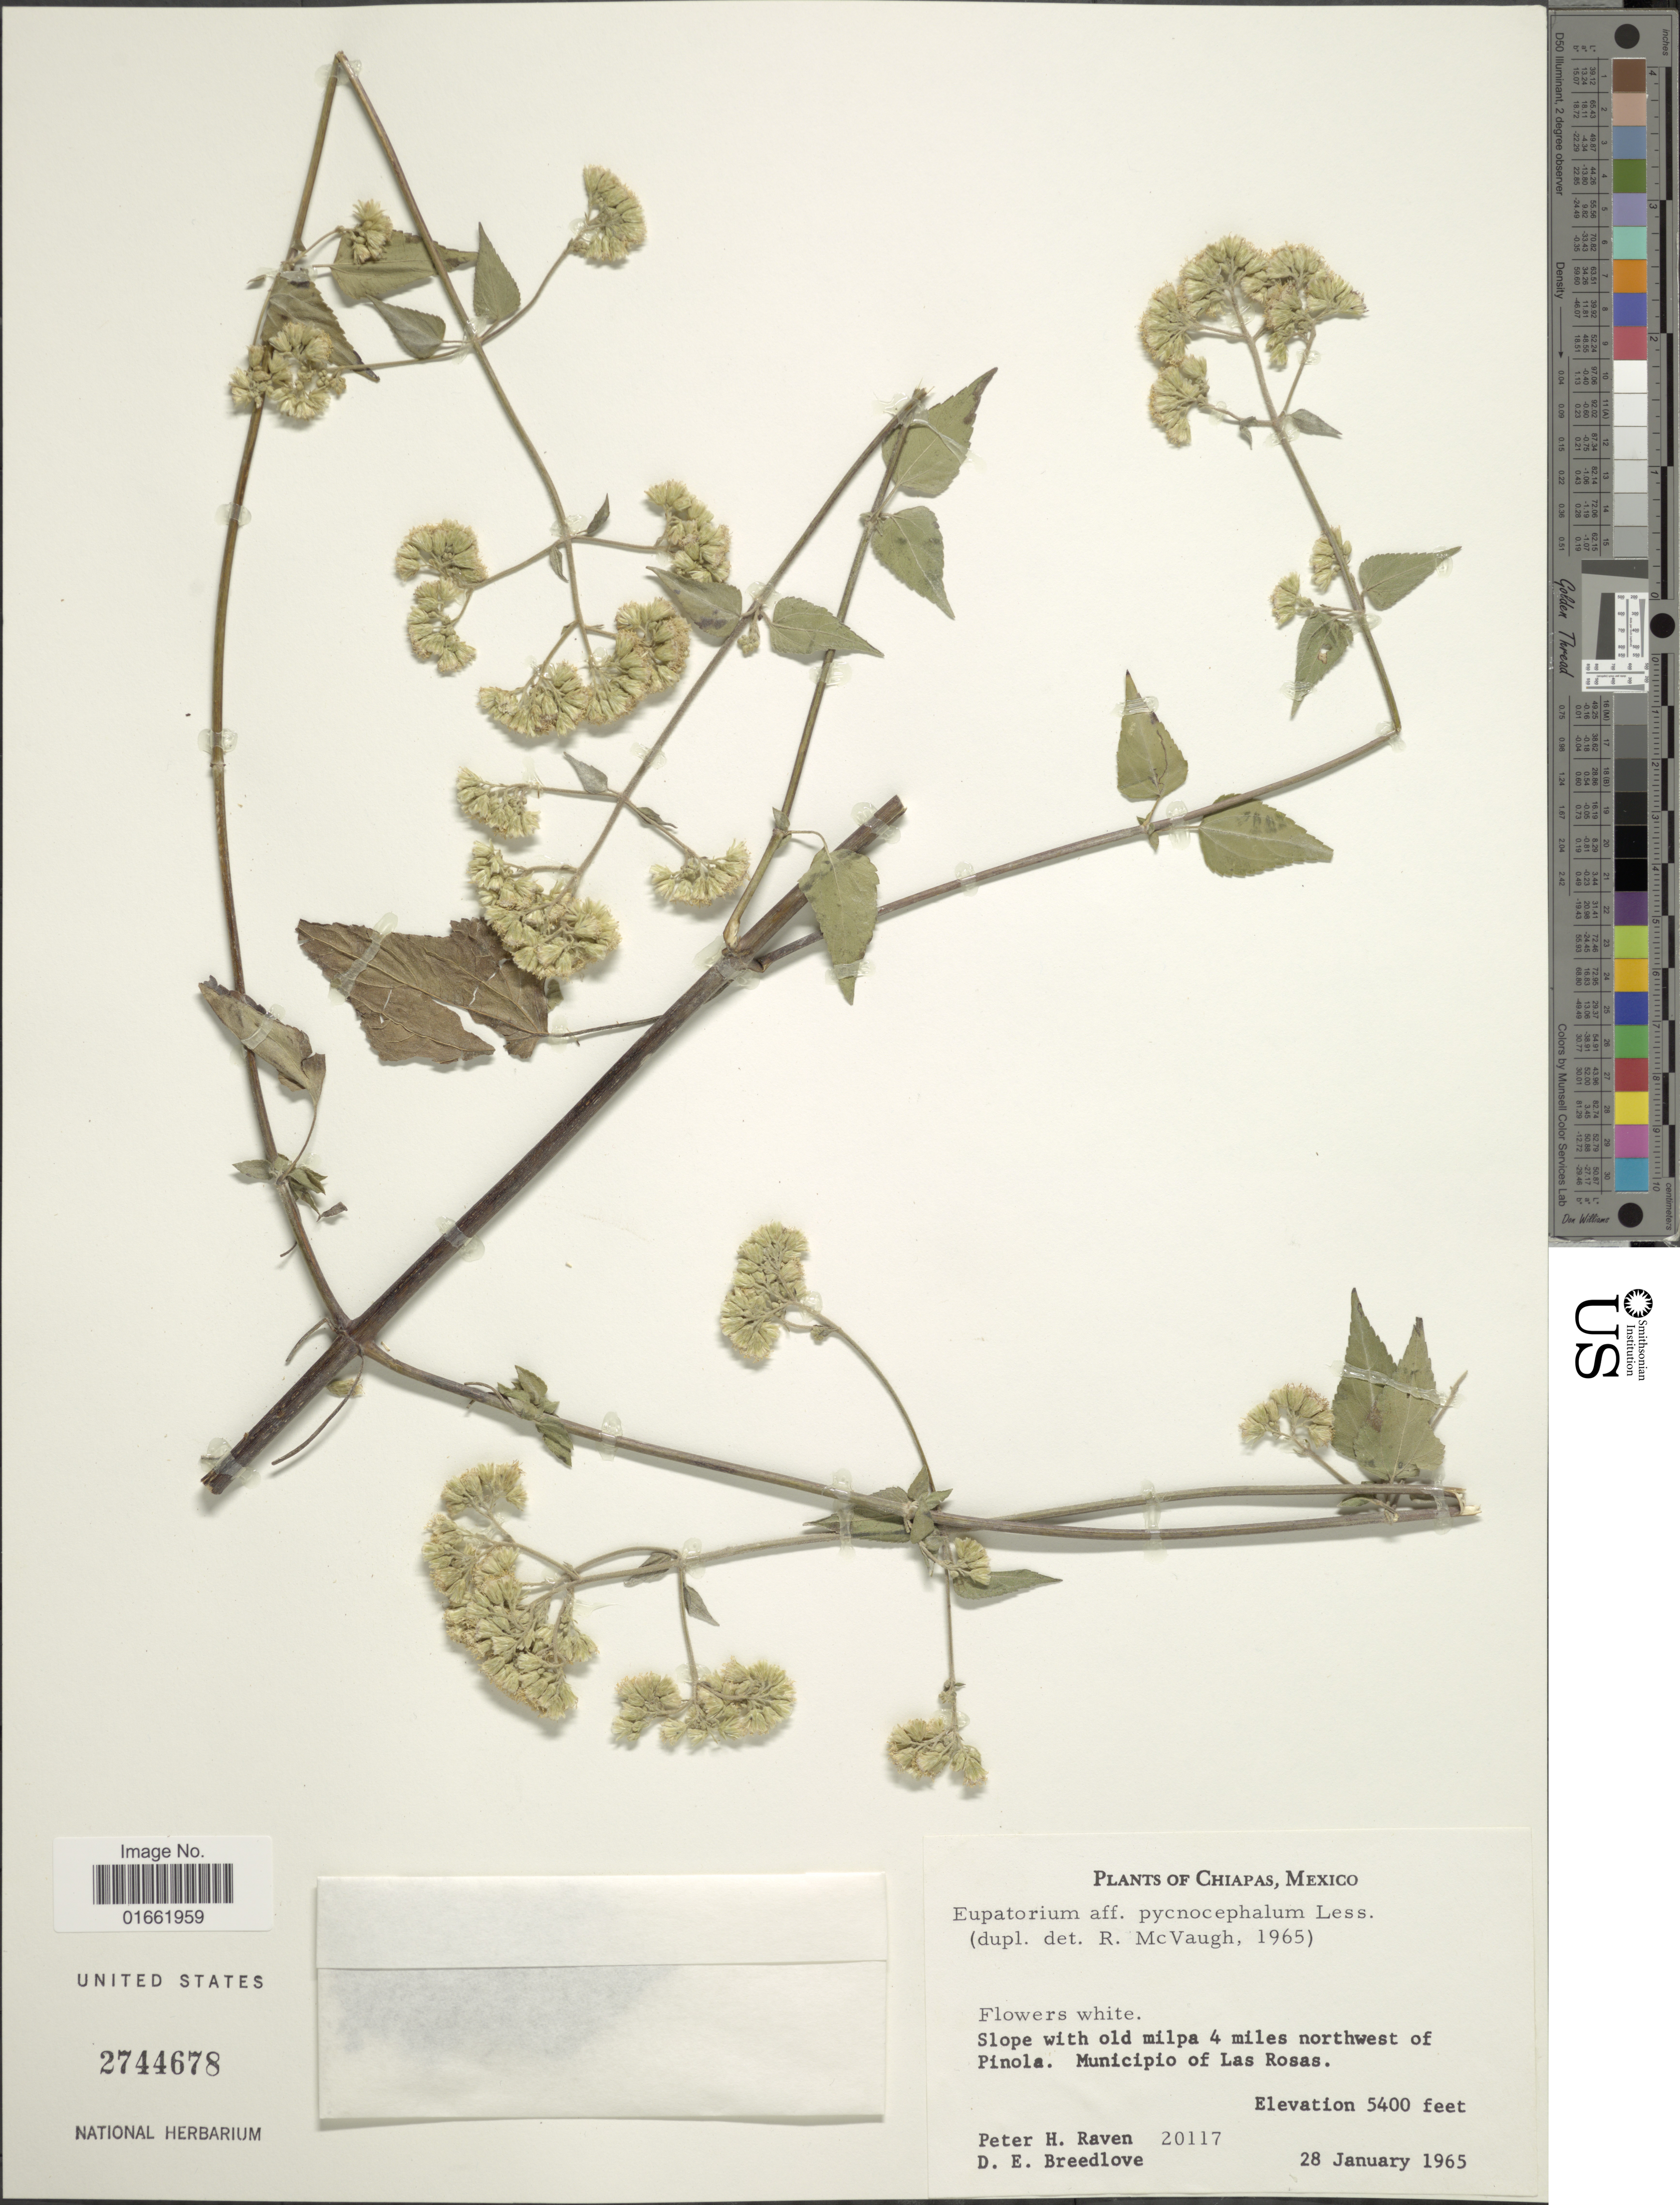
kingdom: Plantae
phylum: Tracheophyta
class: Magnoliopsida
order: Asterales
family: Asteraceae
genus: Fleischmannia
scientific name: Fleischmannia pycnocephala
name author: (Less.) R.M. King & H. Rob.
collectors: P. Raven & D. E. Breedlove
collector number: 20117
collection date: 1965-01-28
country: Mexico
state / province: Chiapas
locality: Slope with old milpa 4 miles northwest of Pinola. Municipio of Las Rosas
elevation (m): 1646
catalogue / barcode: US 2744678